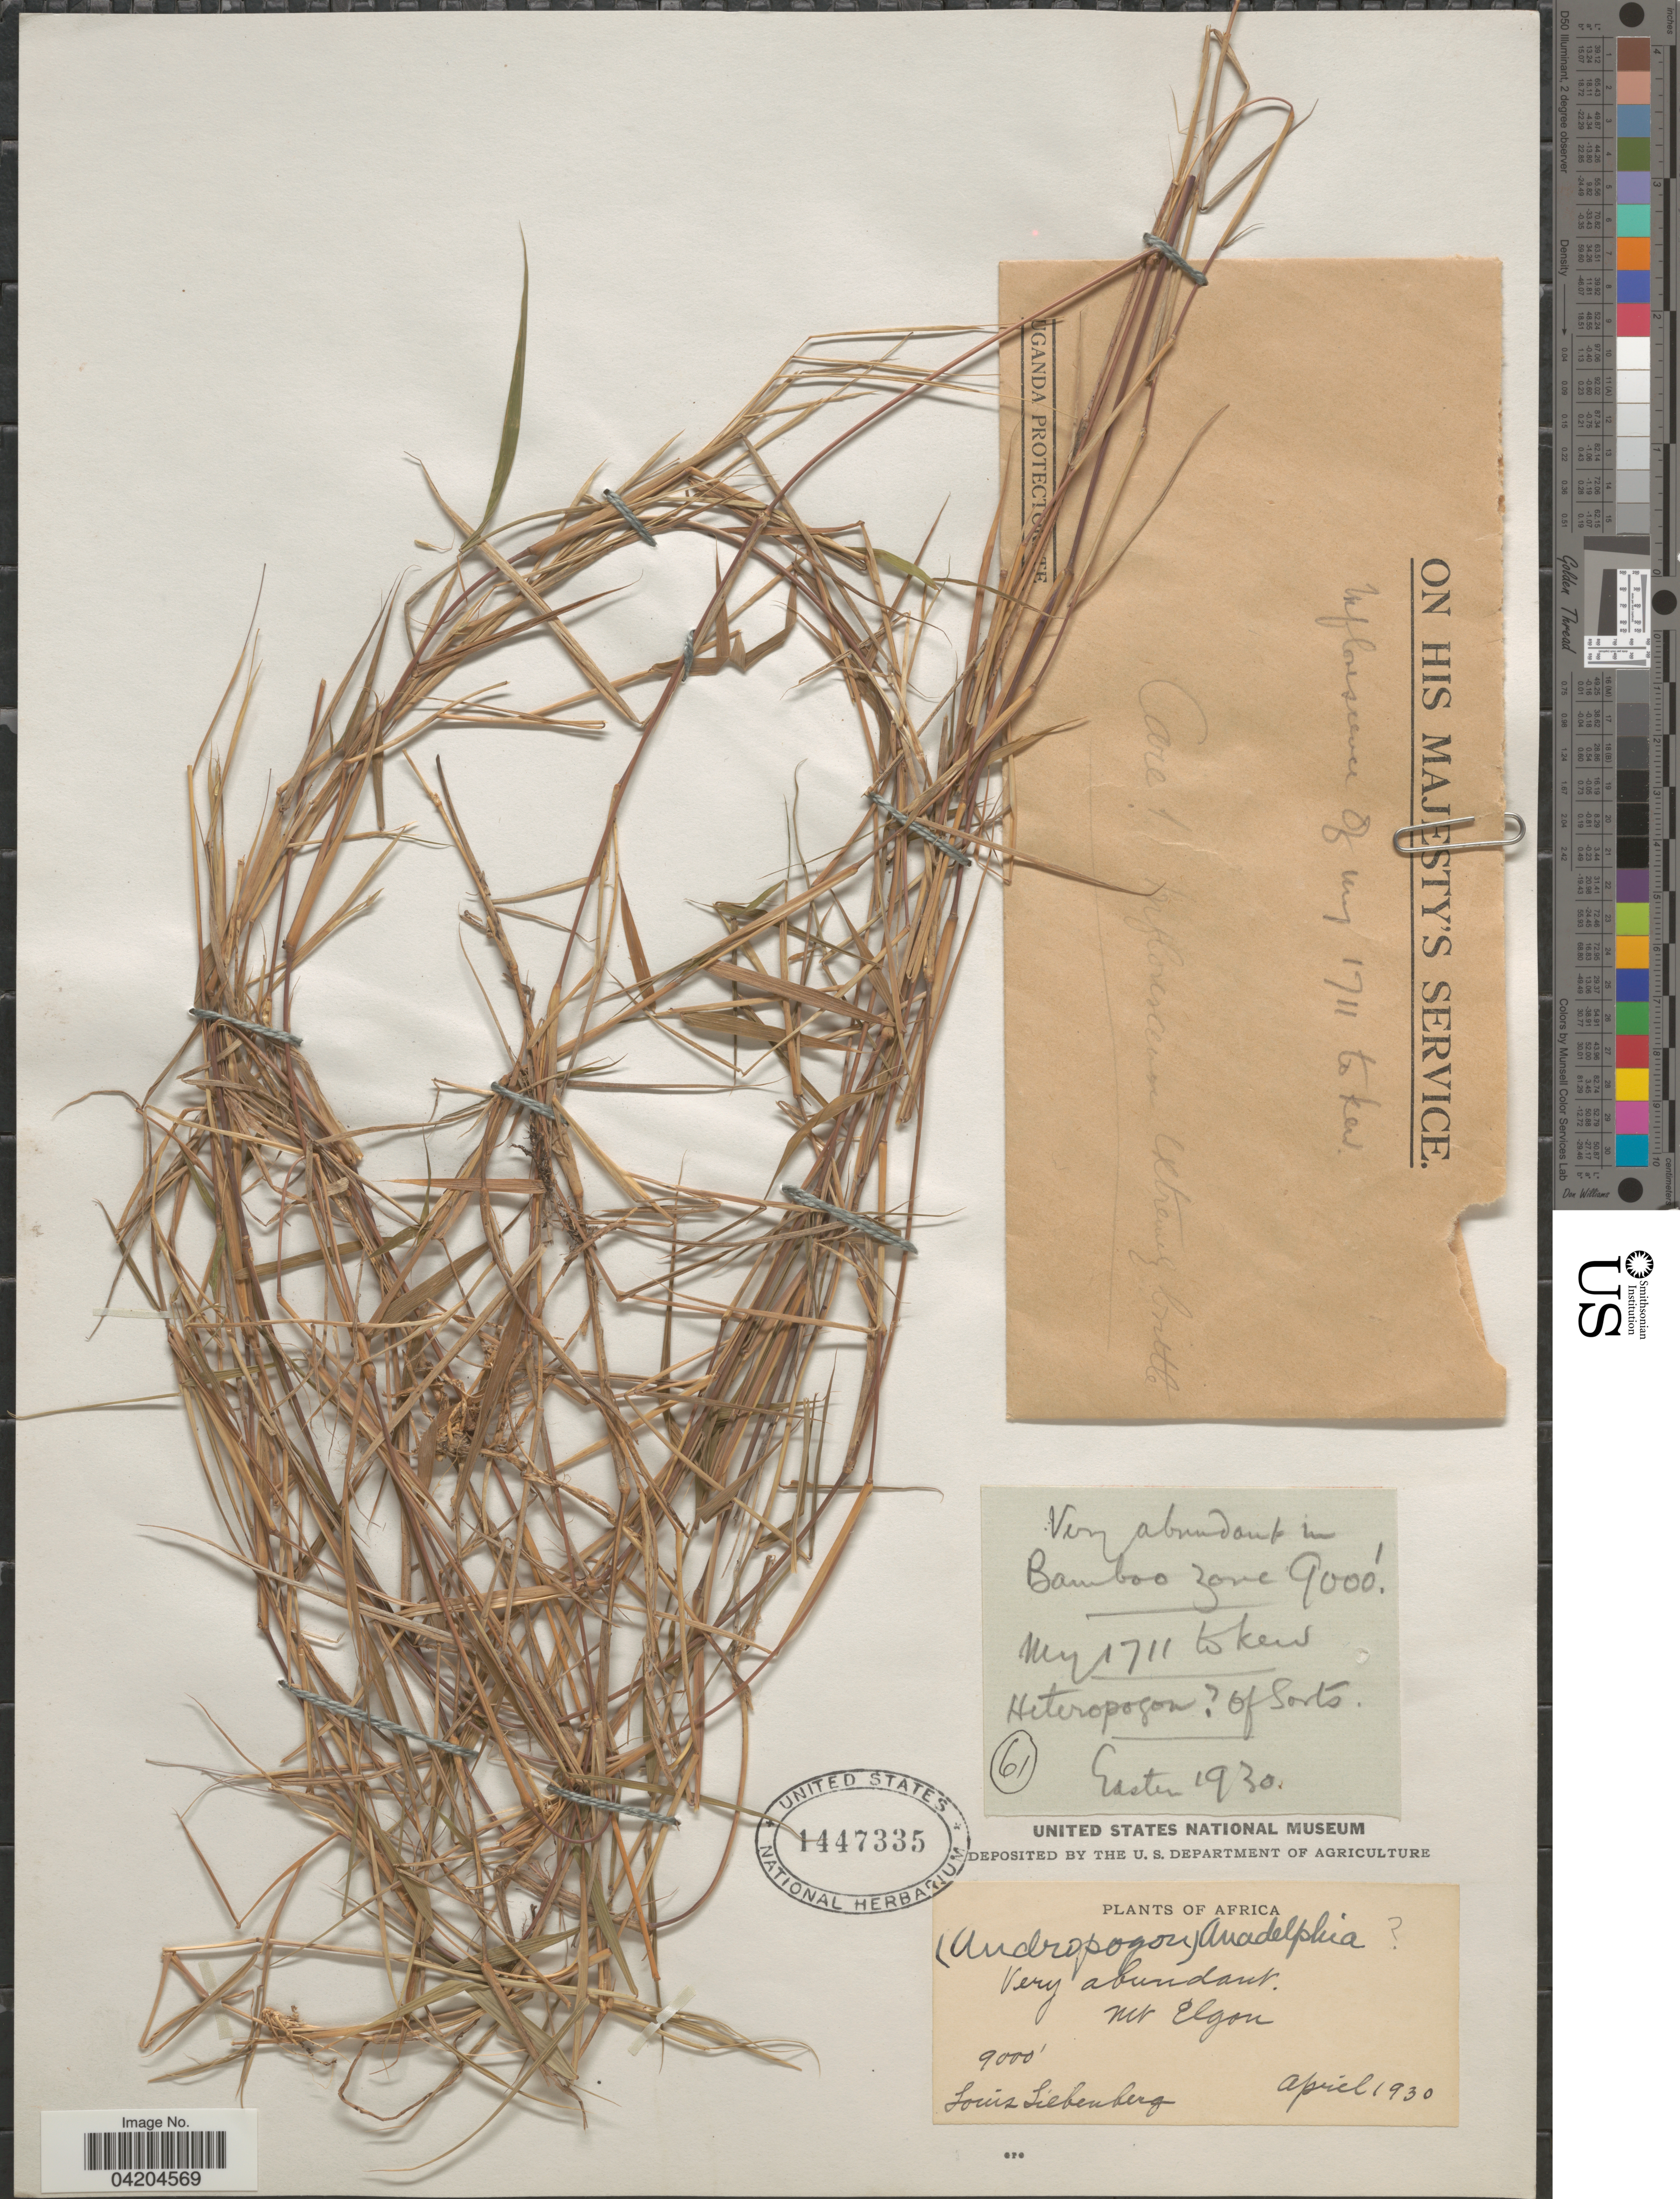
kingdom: Plantae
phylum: Tracheophyta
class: Liliopsida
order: Poales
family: Poaceae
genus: Anadelphia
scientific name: Anadelphia trichaeta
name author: (Reznik) Clayton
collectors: L. Liebenberg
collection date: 1930-04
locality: Africa. Mt Elgon. Bamboo Zone.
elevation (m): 2743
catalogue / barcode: US 1447335